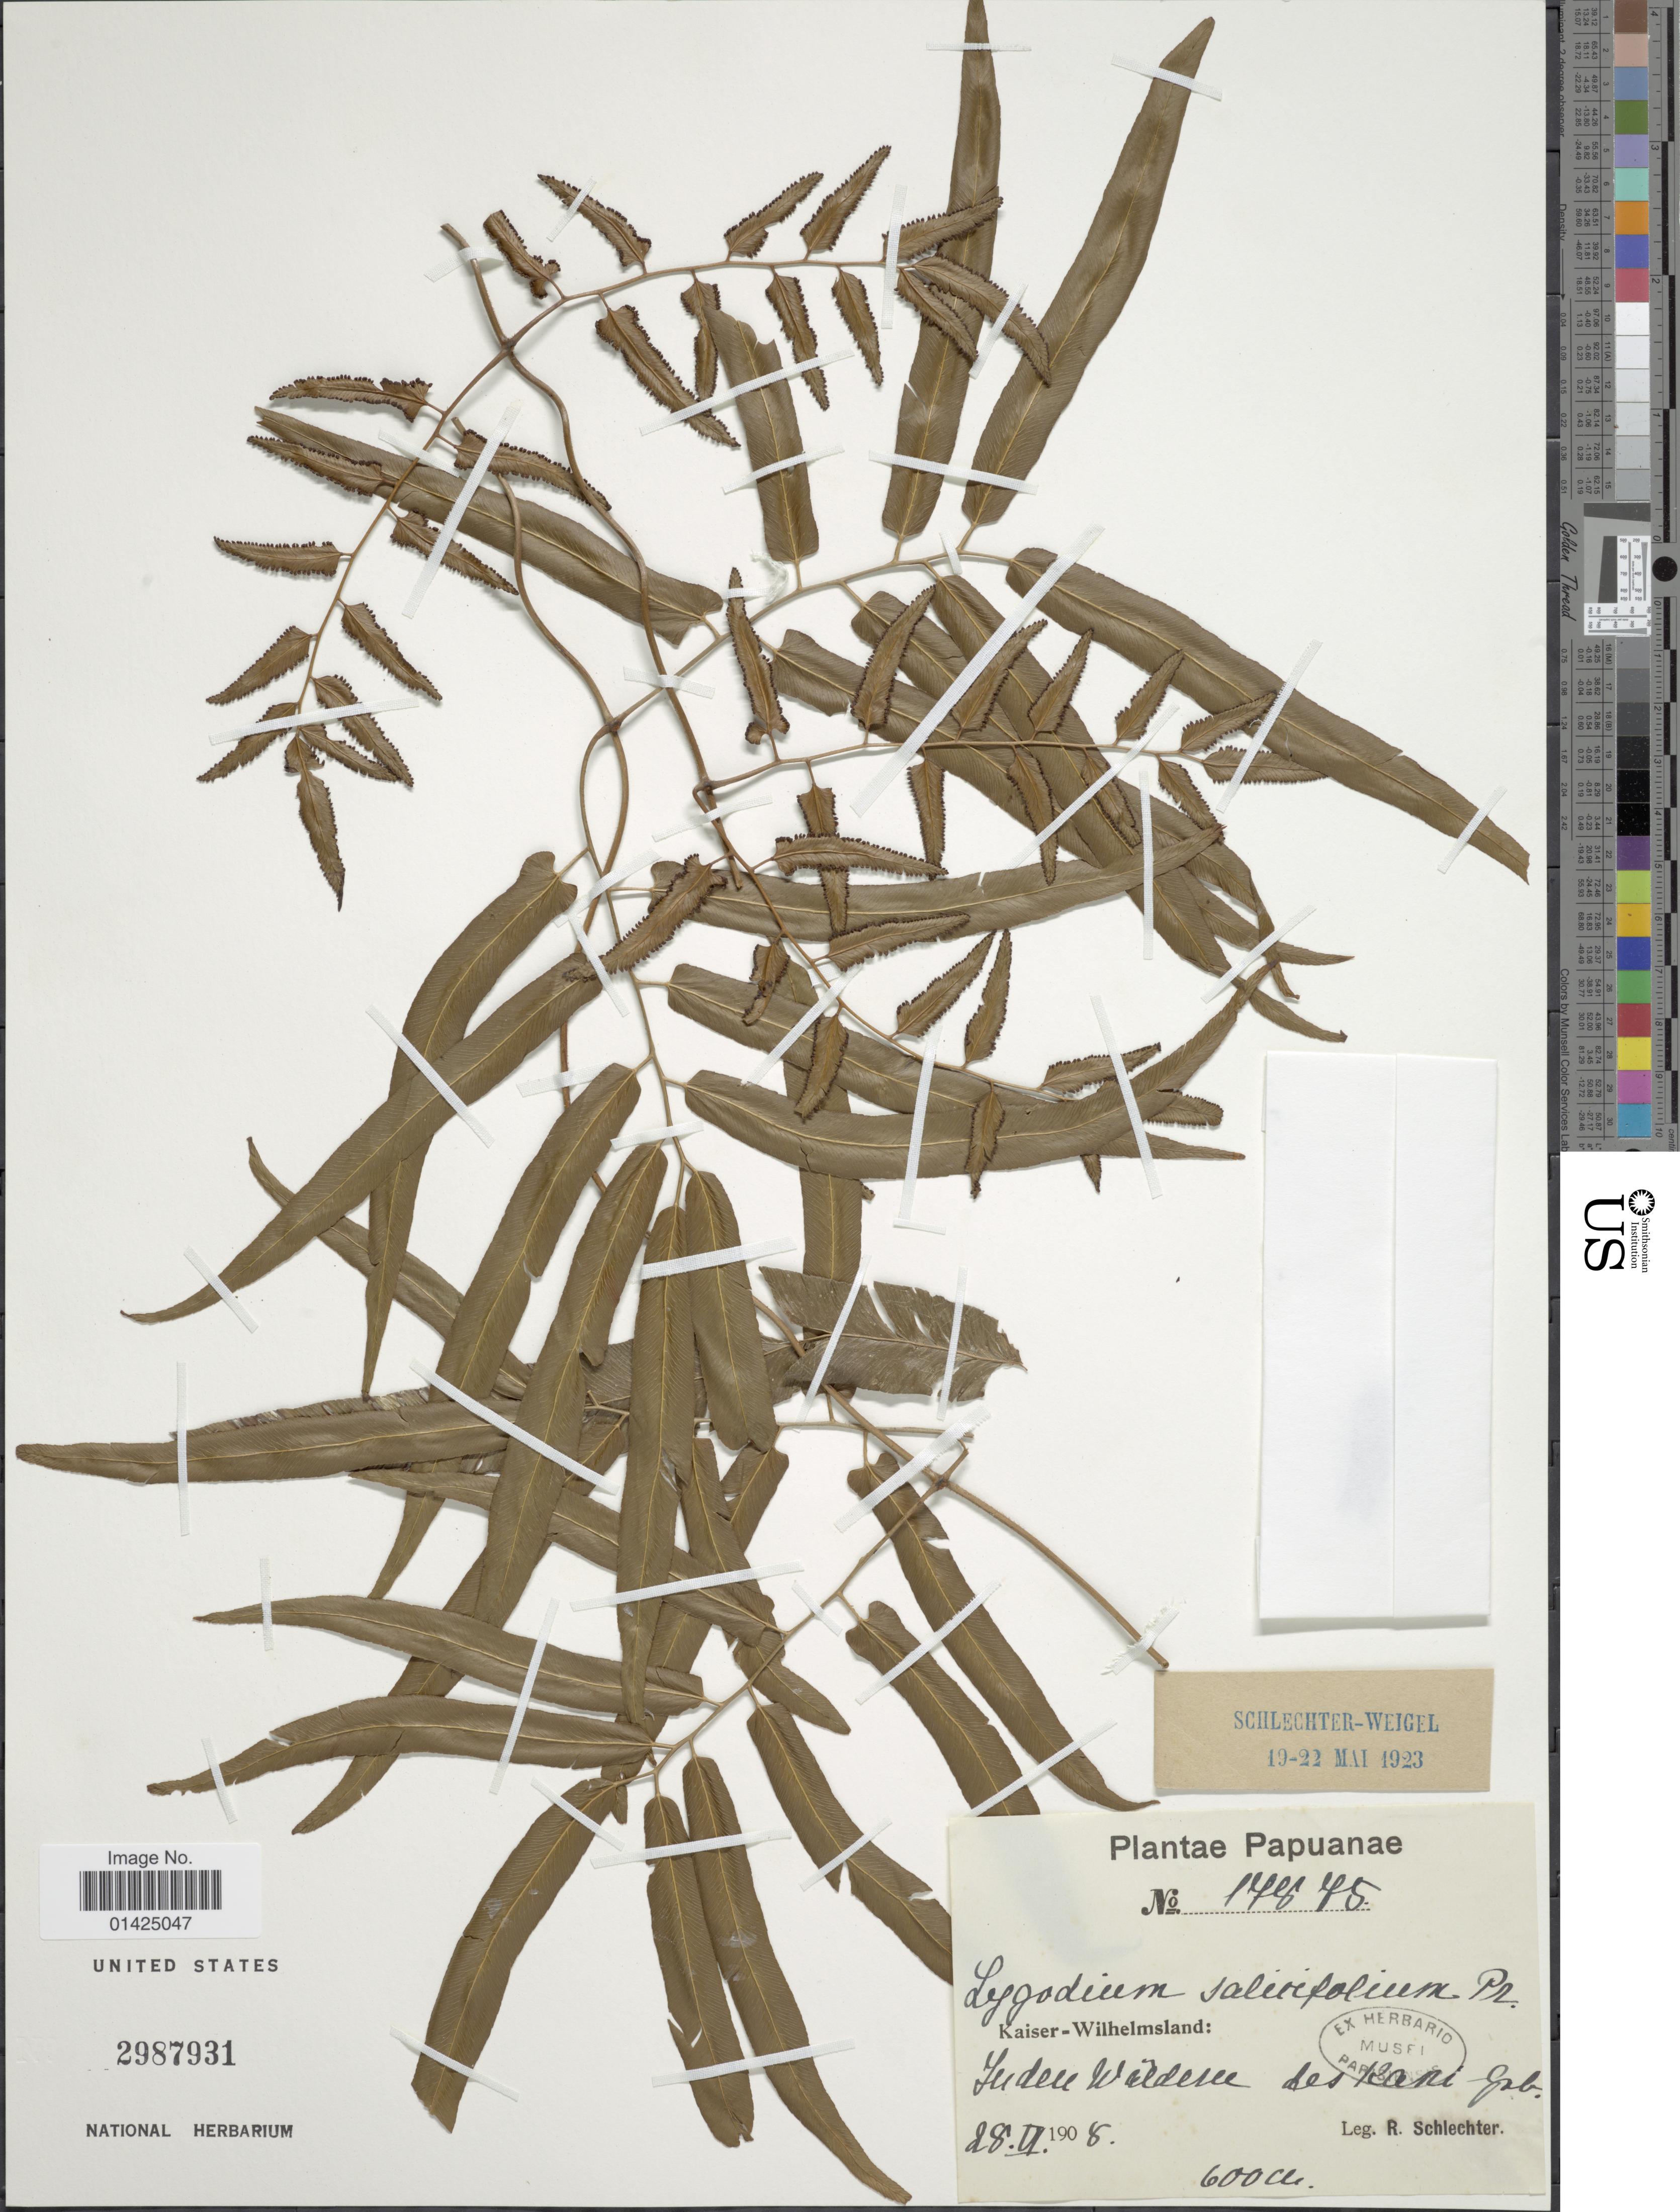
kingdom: Plantae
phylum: Tracheophyta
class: Polypodiopsida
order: Schizaeales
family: Lygodiaceae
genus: Lygodium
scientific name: Lygodium sailcifolium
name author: C. Presl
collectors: F. R. R. Schlechter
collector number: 17875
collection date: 1908-06-28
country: Papua New Guinea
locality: Kaiser-Wilhelmsland, In den Wäldern des Kani geb.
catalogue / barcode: US 2987931